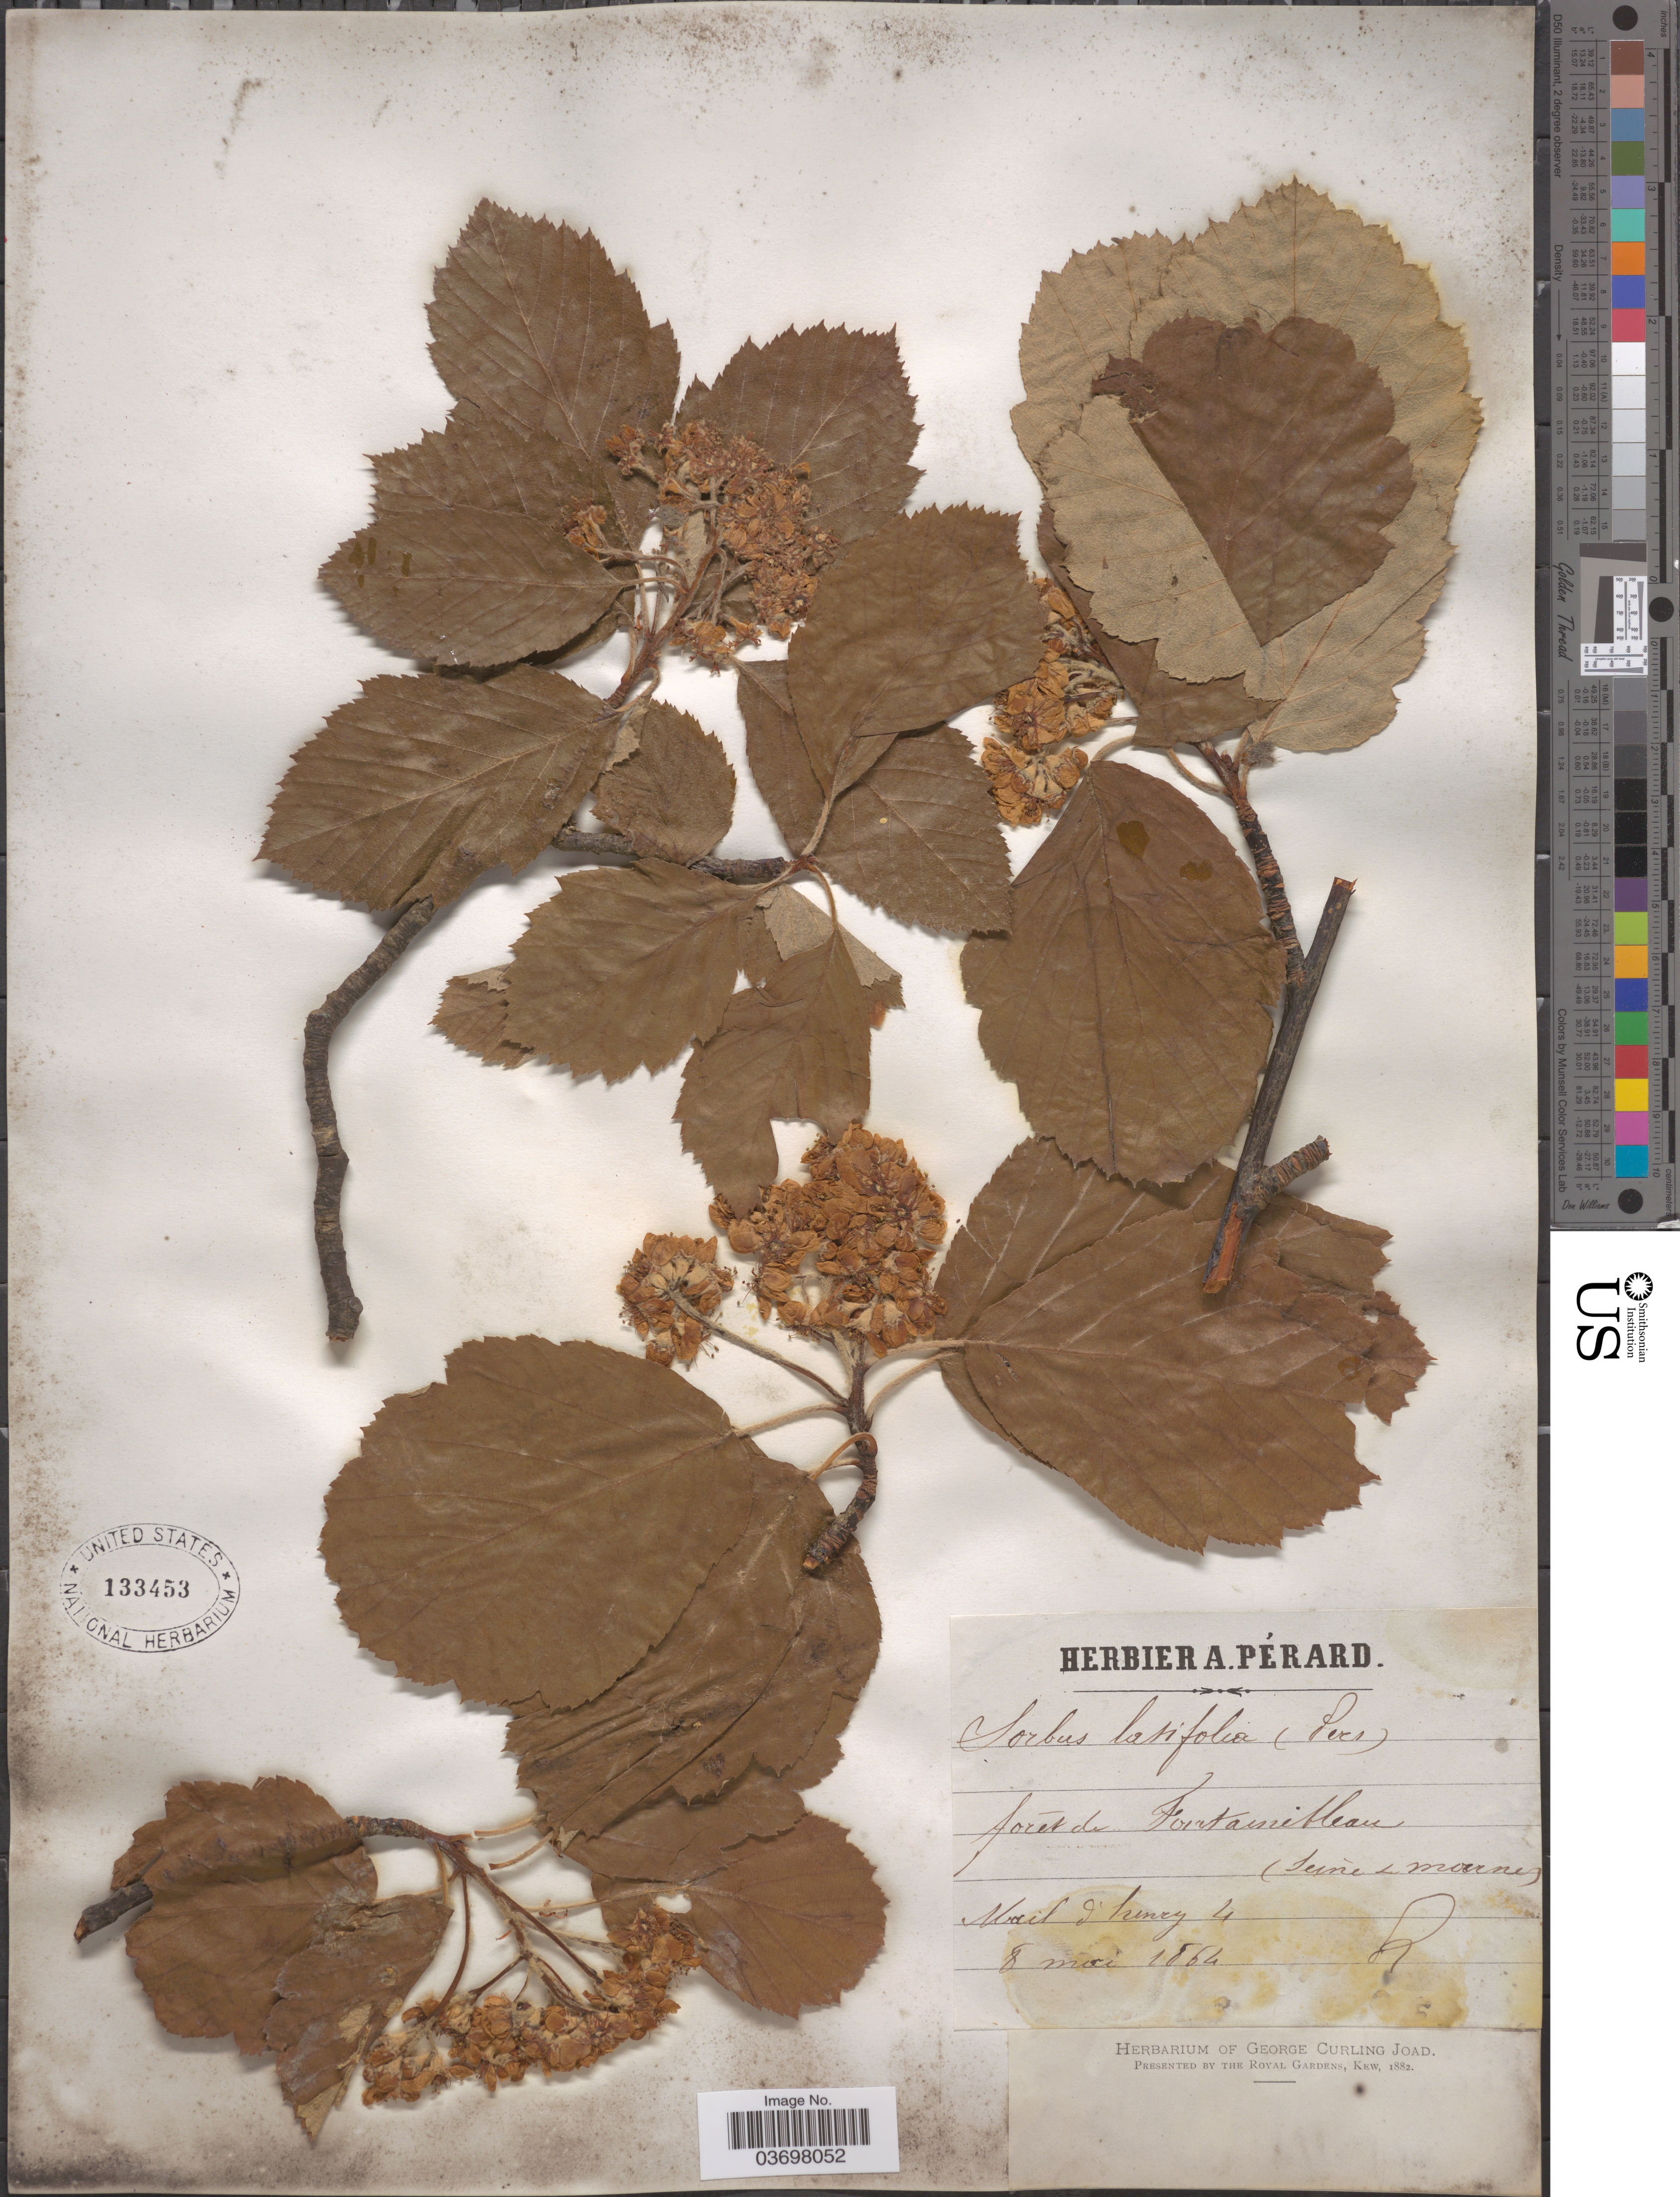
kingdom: Plantae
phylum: Tracheophyta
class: Magnoliopsida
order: Rosales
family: Rosaceae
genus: Sorbus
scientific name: Sorbus latifolia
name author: (Lam.) Pers.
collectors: A. Perard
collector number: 4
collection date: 1864-05-08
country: France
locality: Forēt de Fontainebleau (Seine e. marne) Mait d'Henry [interpreted].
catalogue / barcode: US 133453